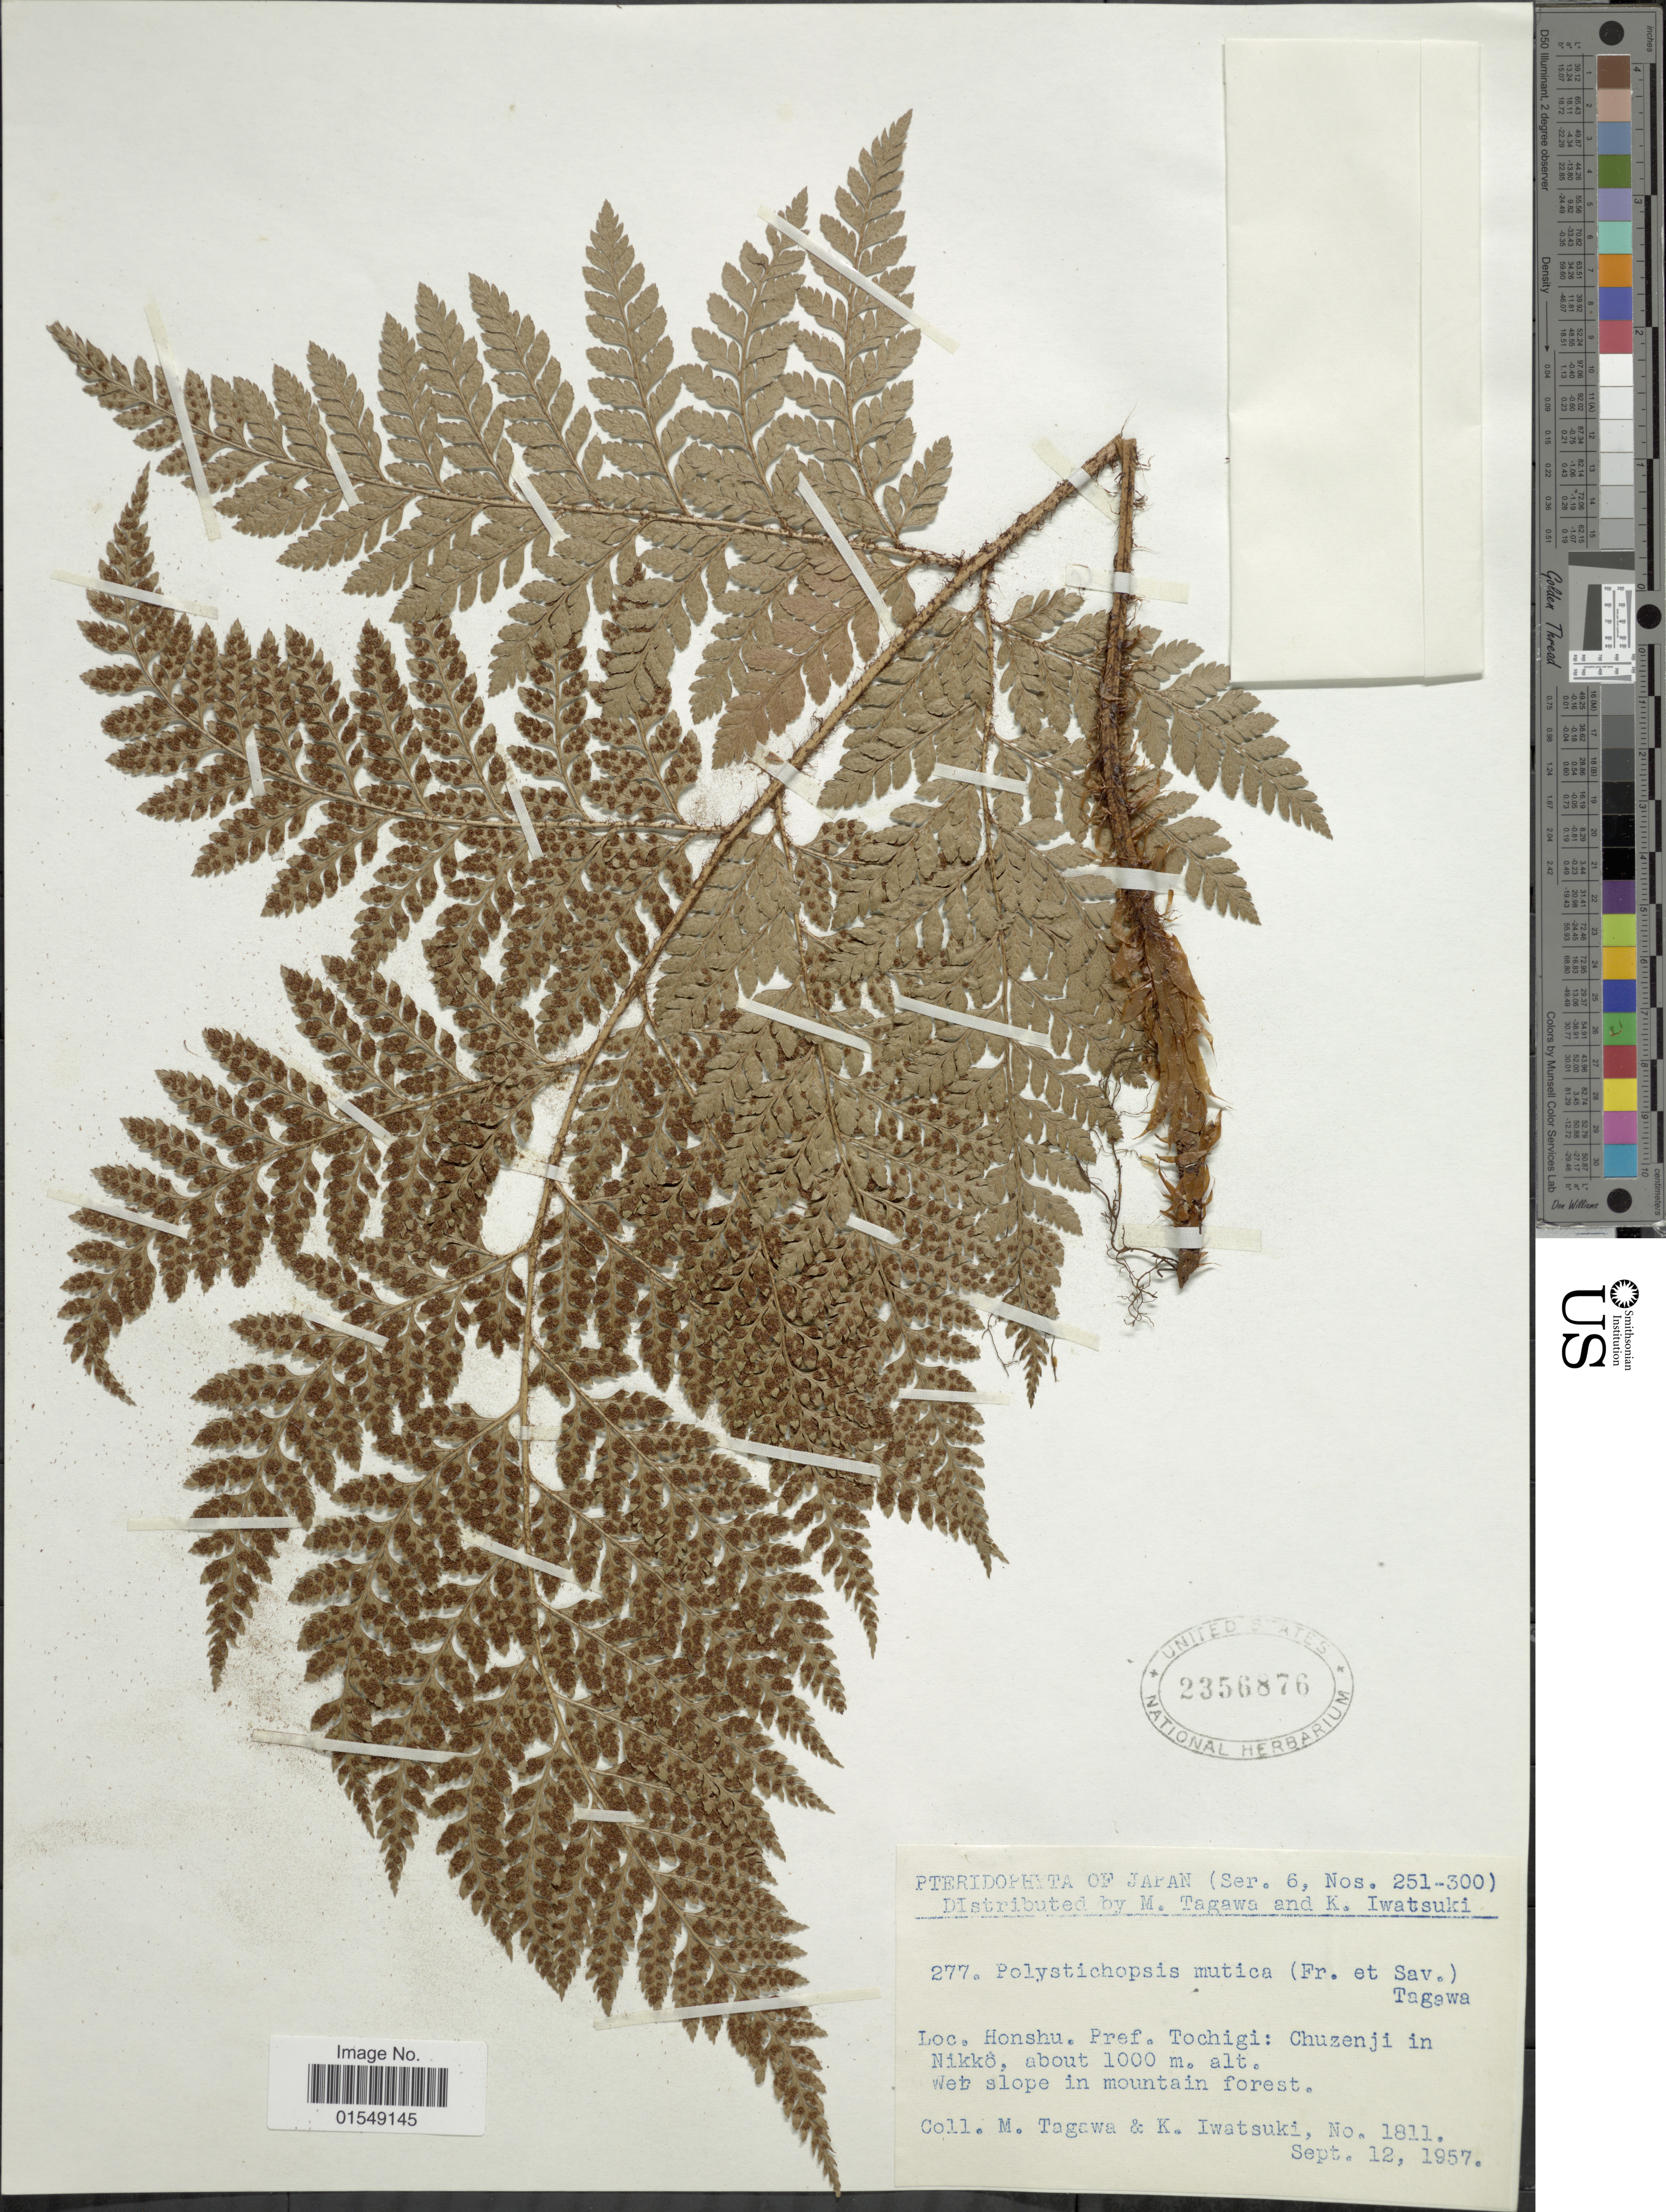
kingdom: Plantae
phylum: Tracheophyta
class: Polypodiopsida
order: Polypodiales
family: Dryopteridaceae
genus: Arachniodes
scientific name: Arachniodes mutica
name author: (Franch. & Sav.) Ohwi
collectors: M. Tagawa & K. Iwatsuki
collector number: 1811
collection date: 1957-09-12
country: Japan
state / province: Totigi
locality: Honshu, Pref. Tochigi: Chuzenji in Nikkó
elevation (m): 1000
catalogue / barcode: US 2356876